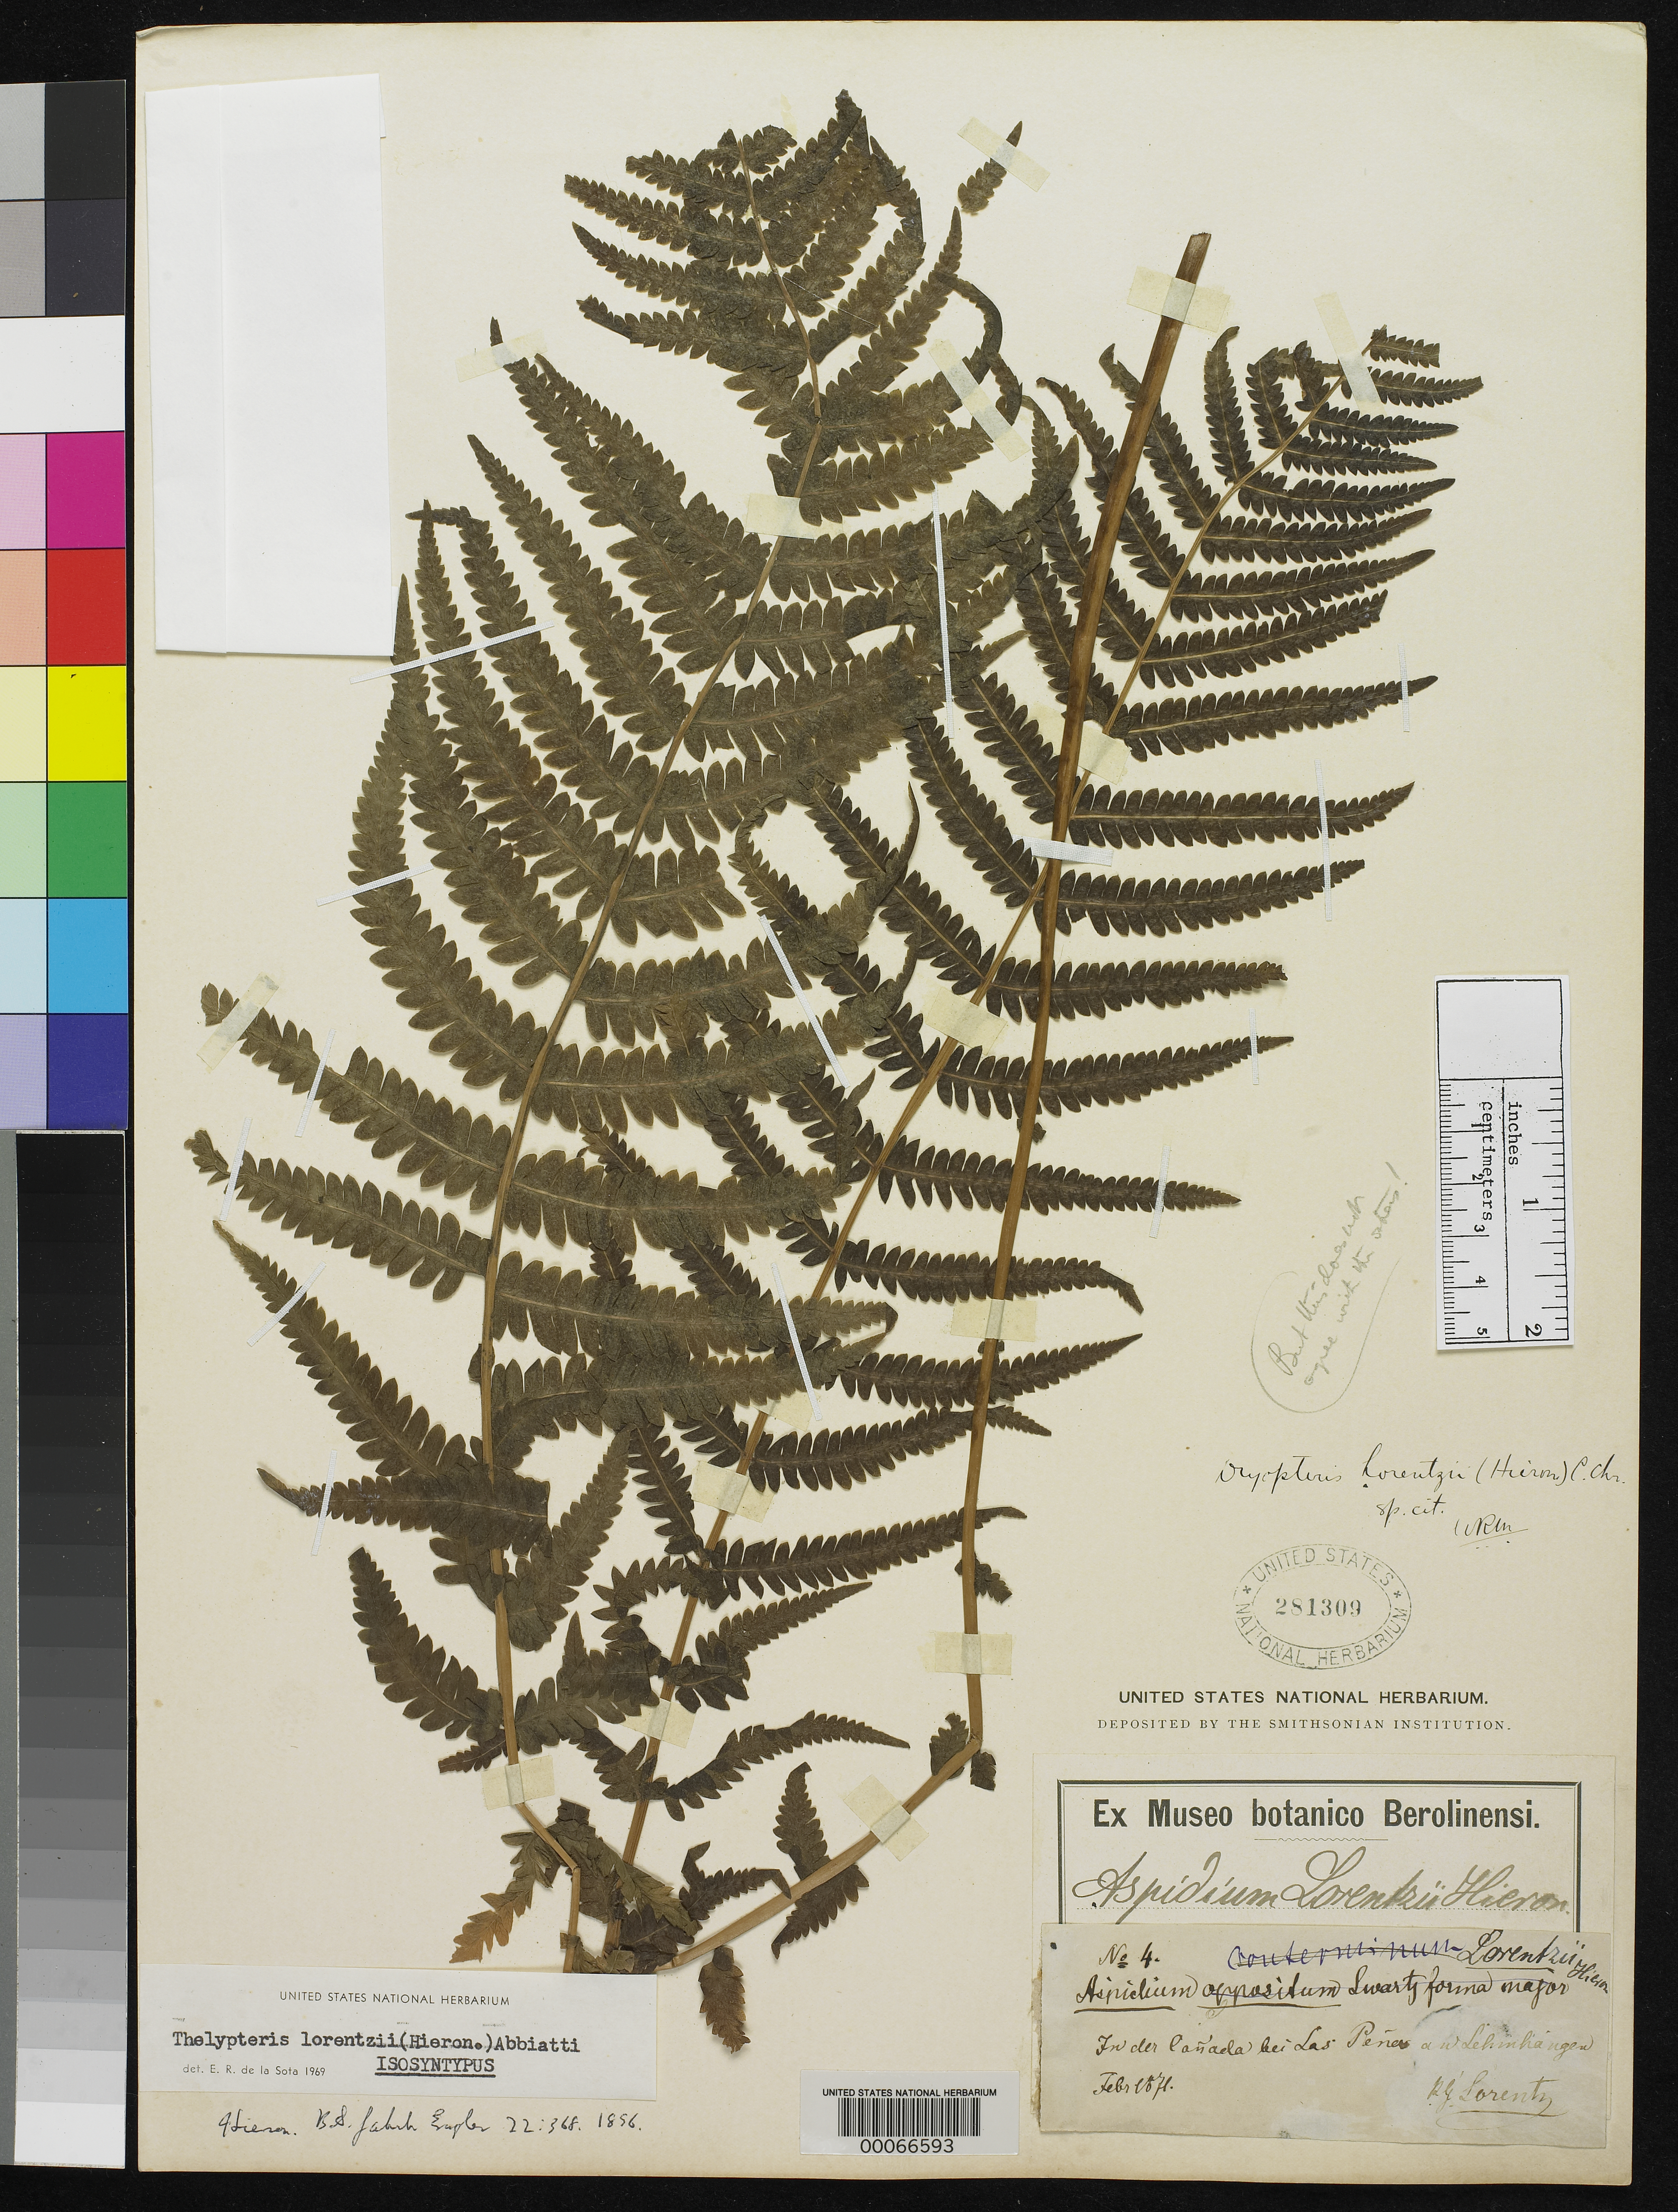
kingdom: Plantae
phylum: Tracheophyta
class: Polypodiopsida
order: Polypodiales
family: Tectariaceae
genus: Aspidium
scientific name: Aspidium lorentzii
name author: Hieron.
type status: Isosyntype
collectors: P. G. Lorentz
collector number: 4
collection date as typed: Feb 1871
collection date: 1871-02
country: Argentina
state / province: Córdoba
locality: Near Las Penas.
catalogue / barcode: US 281309